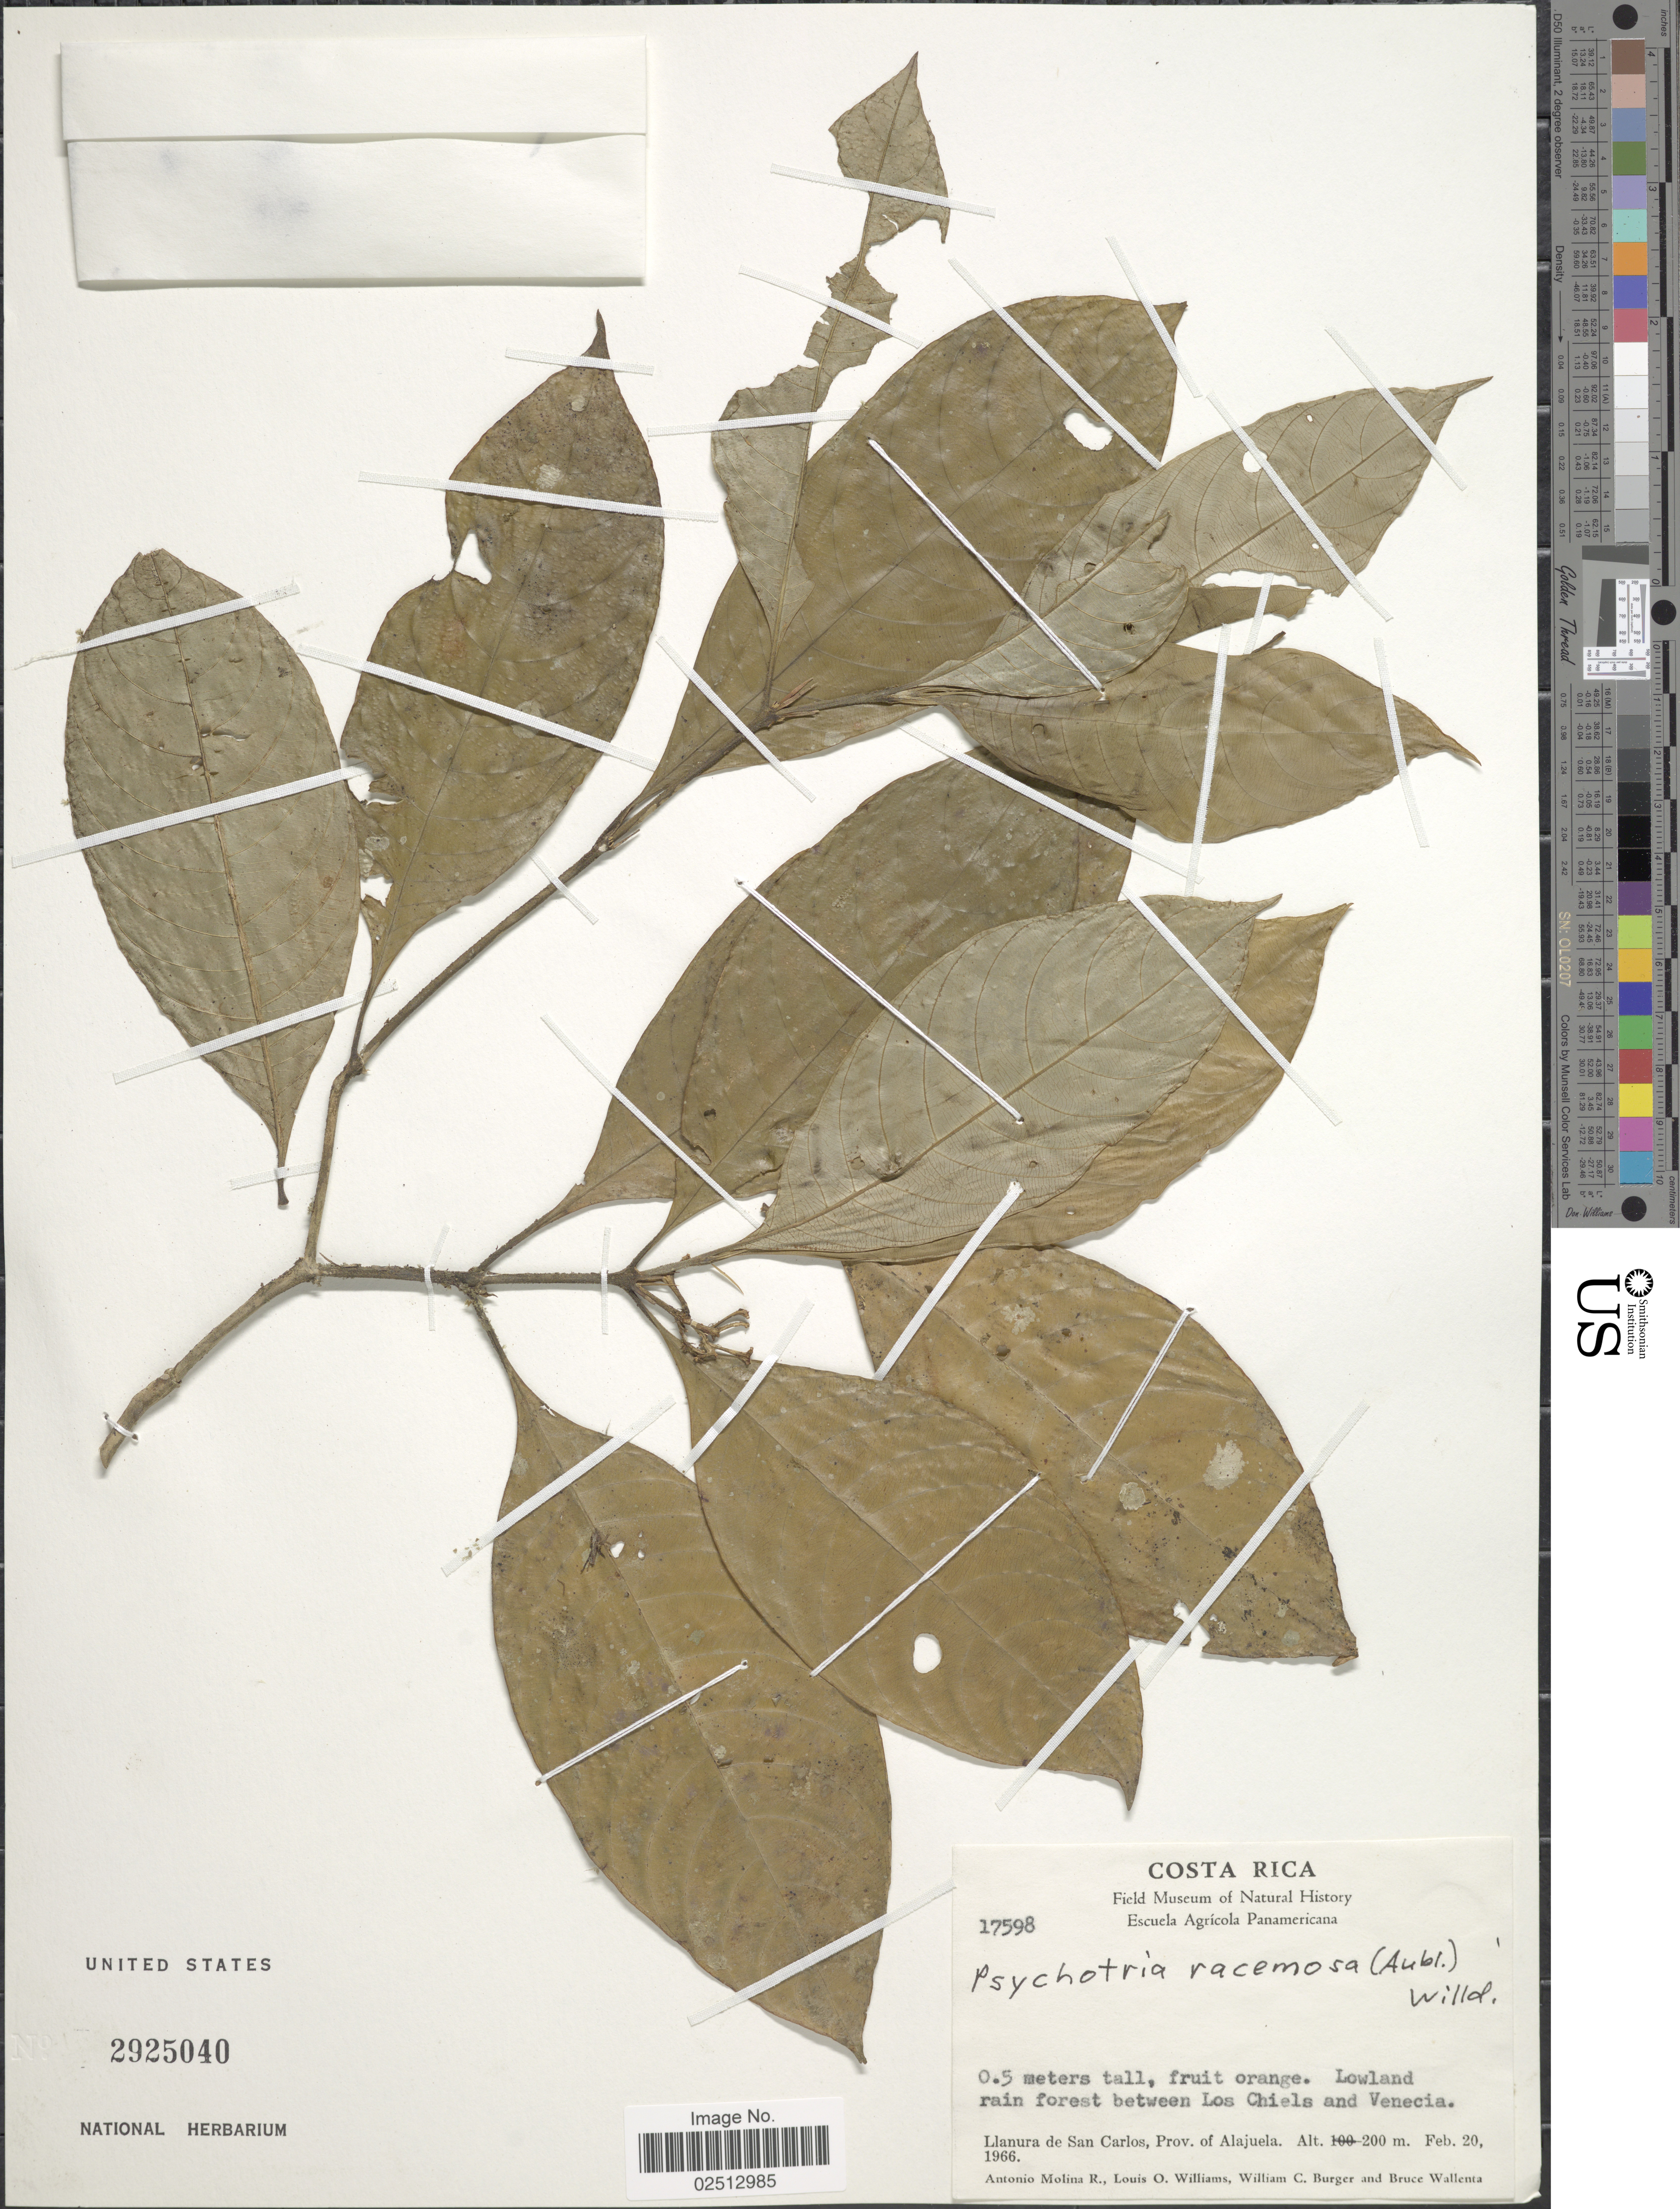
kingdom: Plantae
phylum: Tracheophyta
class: Magnoliopsida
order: Gentianales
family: Rubiaceae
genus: Psychotria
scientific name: Psychotria racemosa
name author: Rich.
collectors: A. Molina R., L. O. Williams, W. Burger & B. Wallenta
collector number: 17598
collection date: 1966-02-20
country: Costa Rica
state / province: Alajuela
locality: Llanura de San Carlos, Prov. of Alajuela. Lowland rain forest between Los Chiels and Venecia.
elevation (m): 200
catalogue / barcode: US 2925040